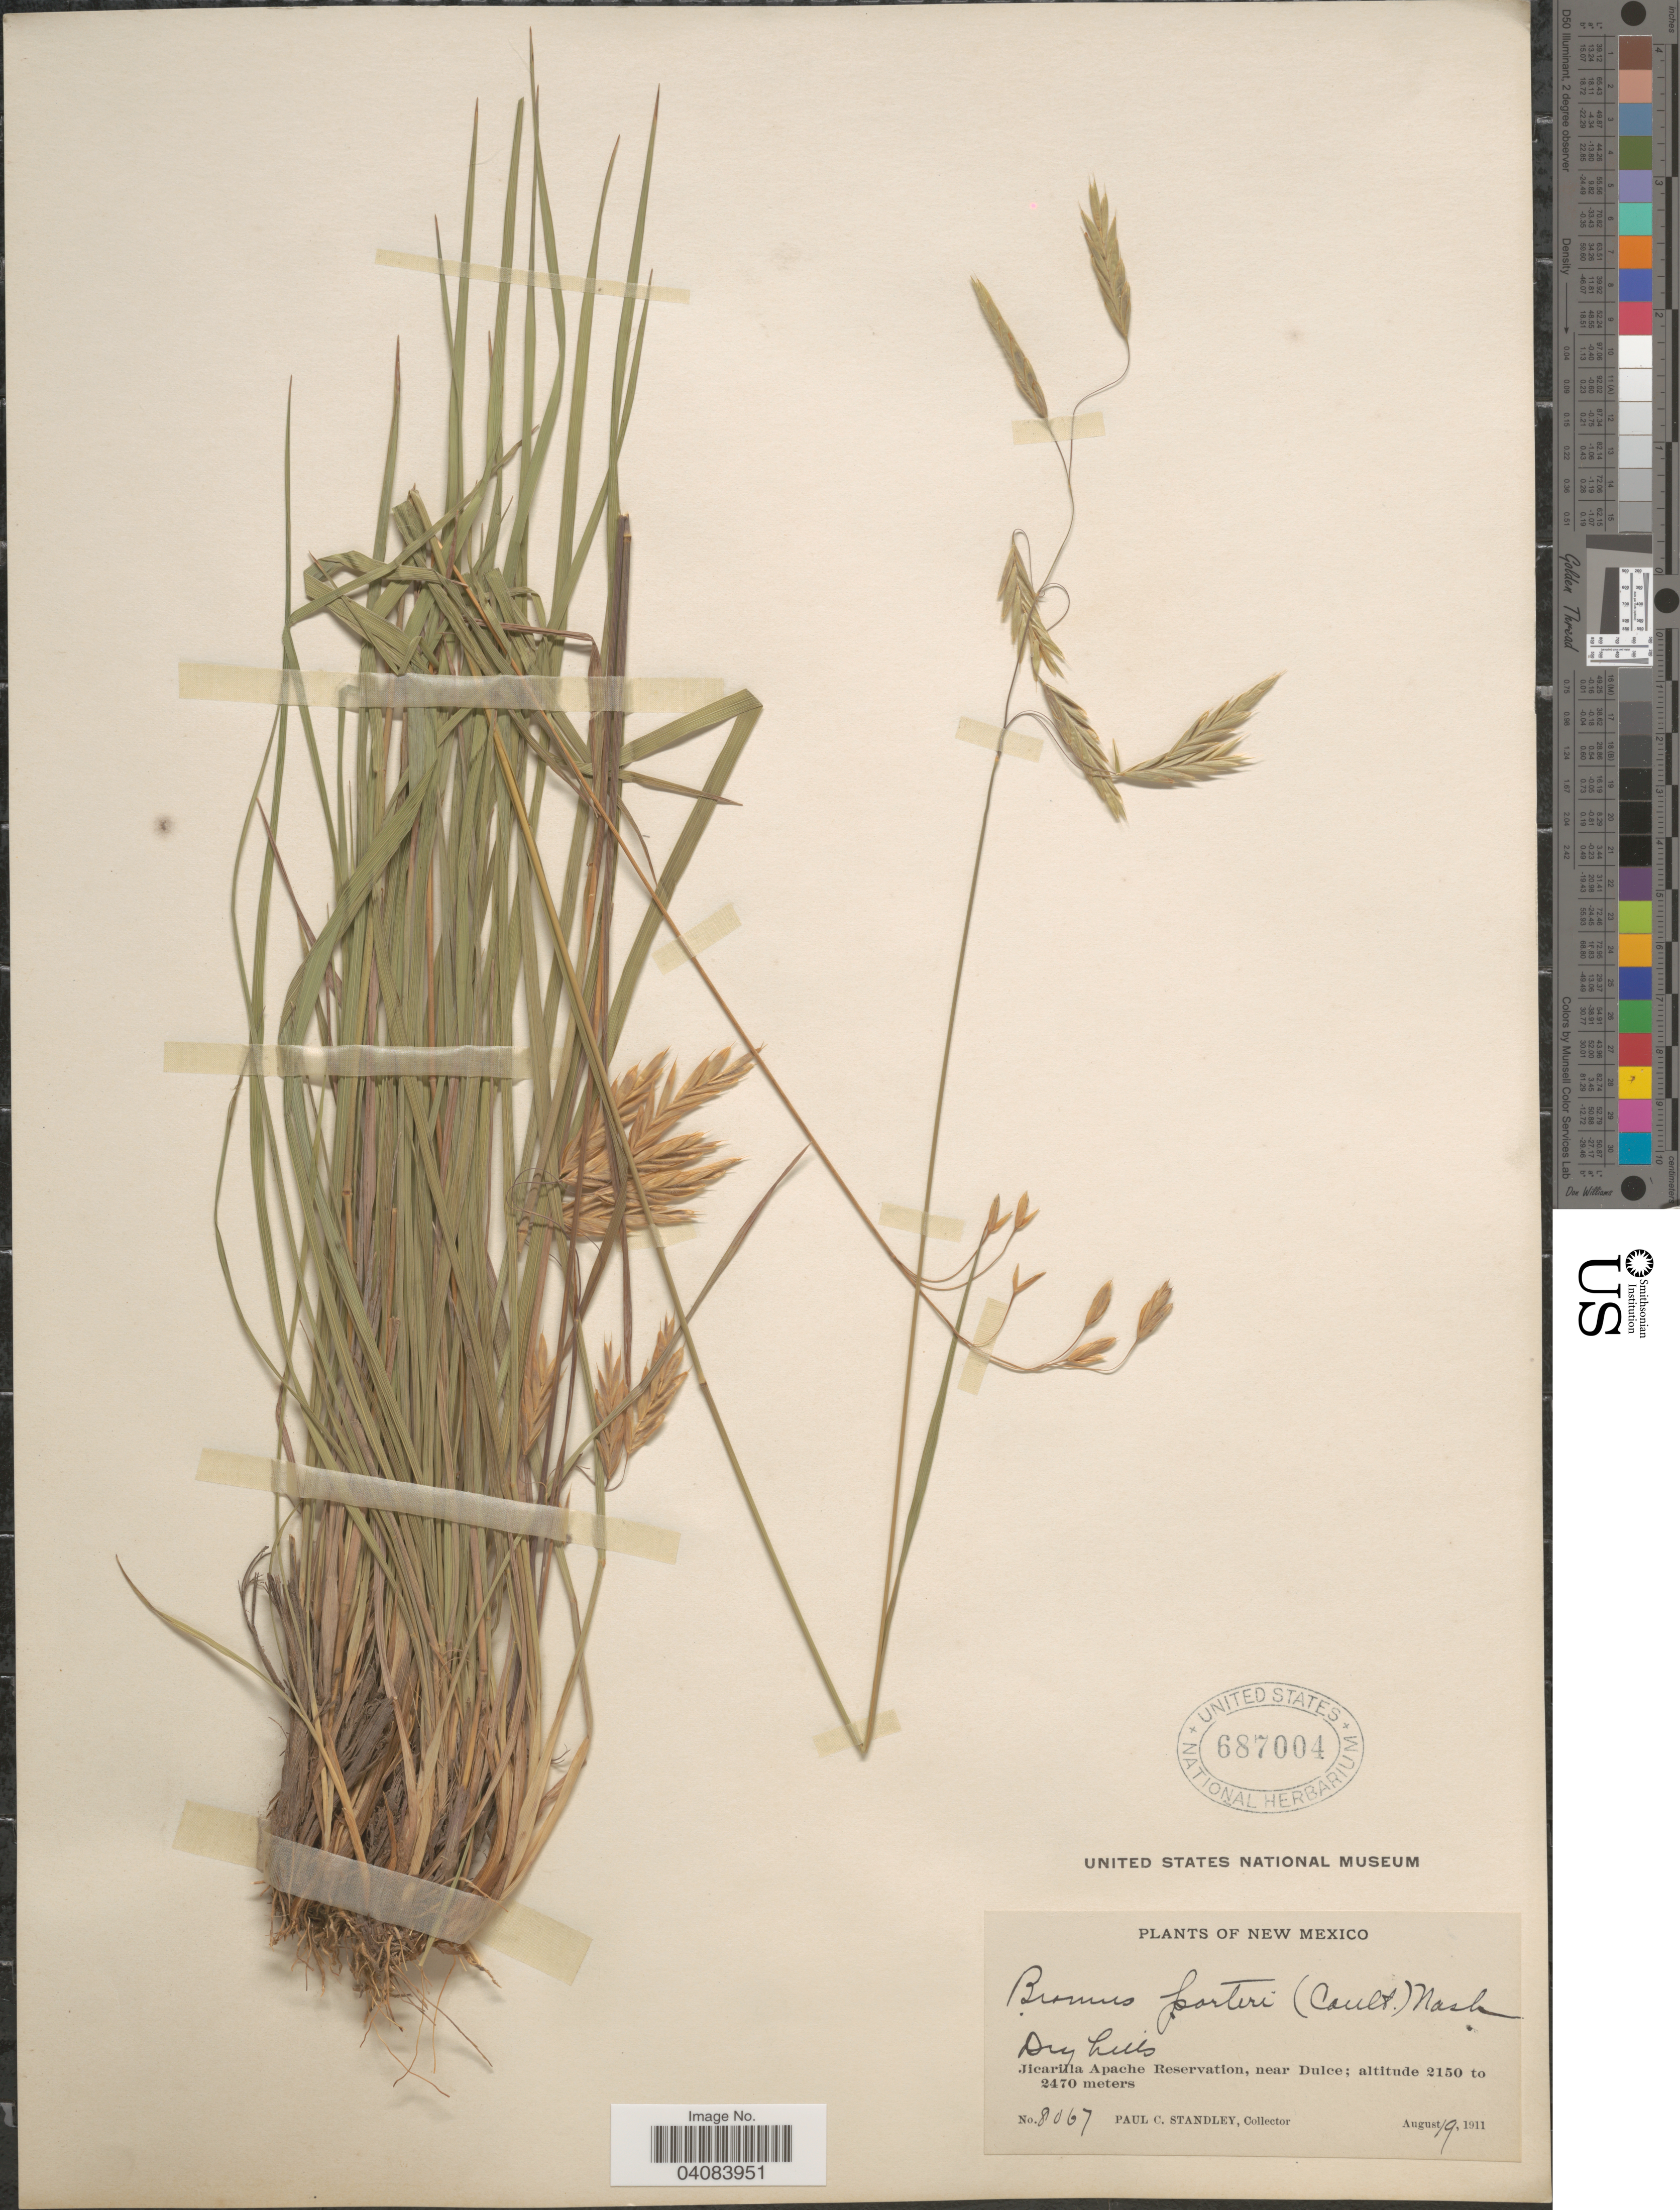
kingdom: Plantae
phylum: Tracheophyta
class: Liliopsida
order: Poales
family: Poaceae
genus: Bromus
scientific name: Bromus porteri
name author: (J.M. Coult.) Nash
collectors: P. C. Standley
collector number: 8067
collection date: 1911-08-19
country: United States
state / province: New Mexico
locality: Dry hills. Jicarilla Apache Reservation, near Dulce.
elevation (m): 2150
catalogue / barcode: US 687004